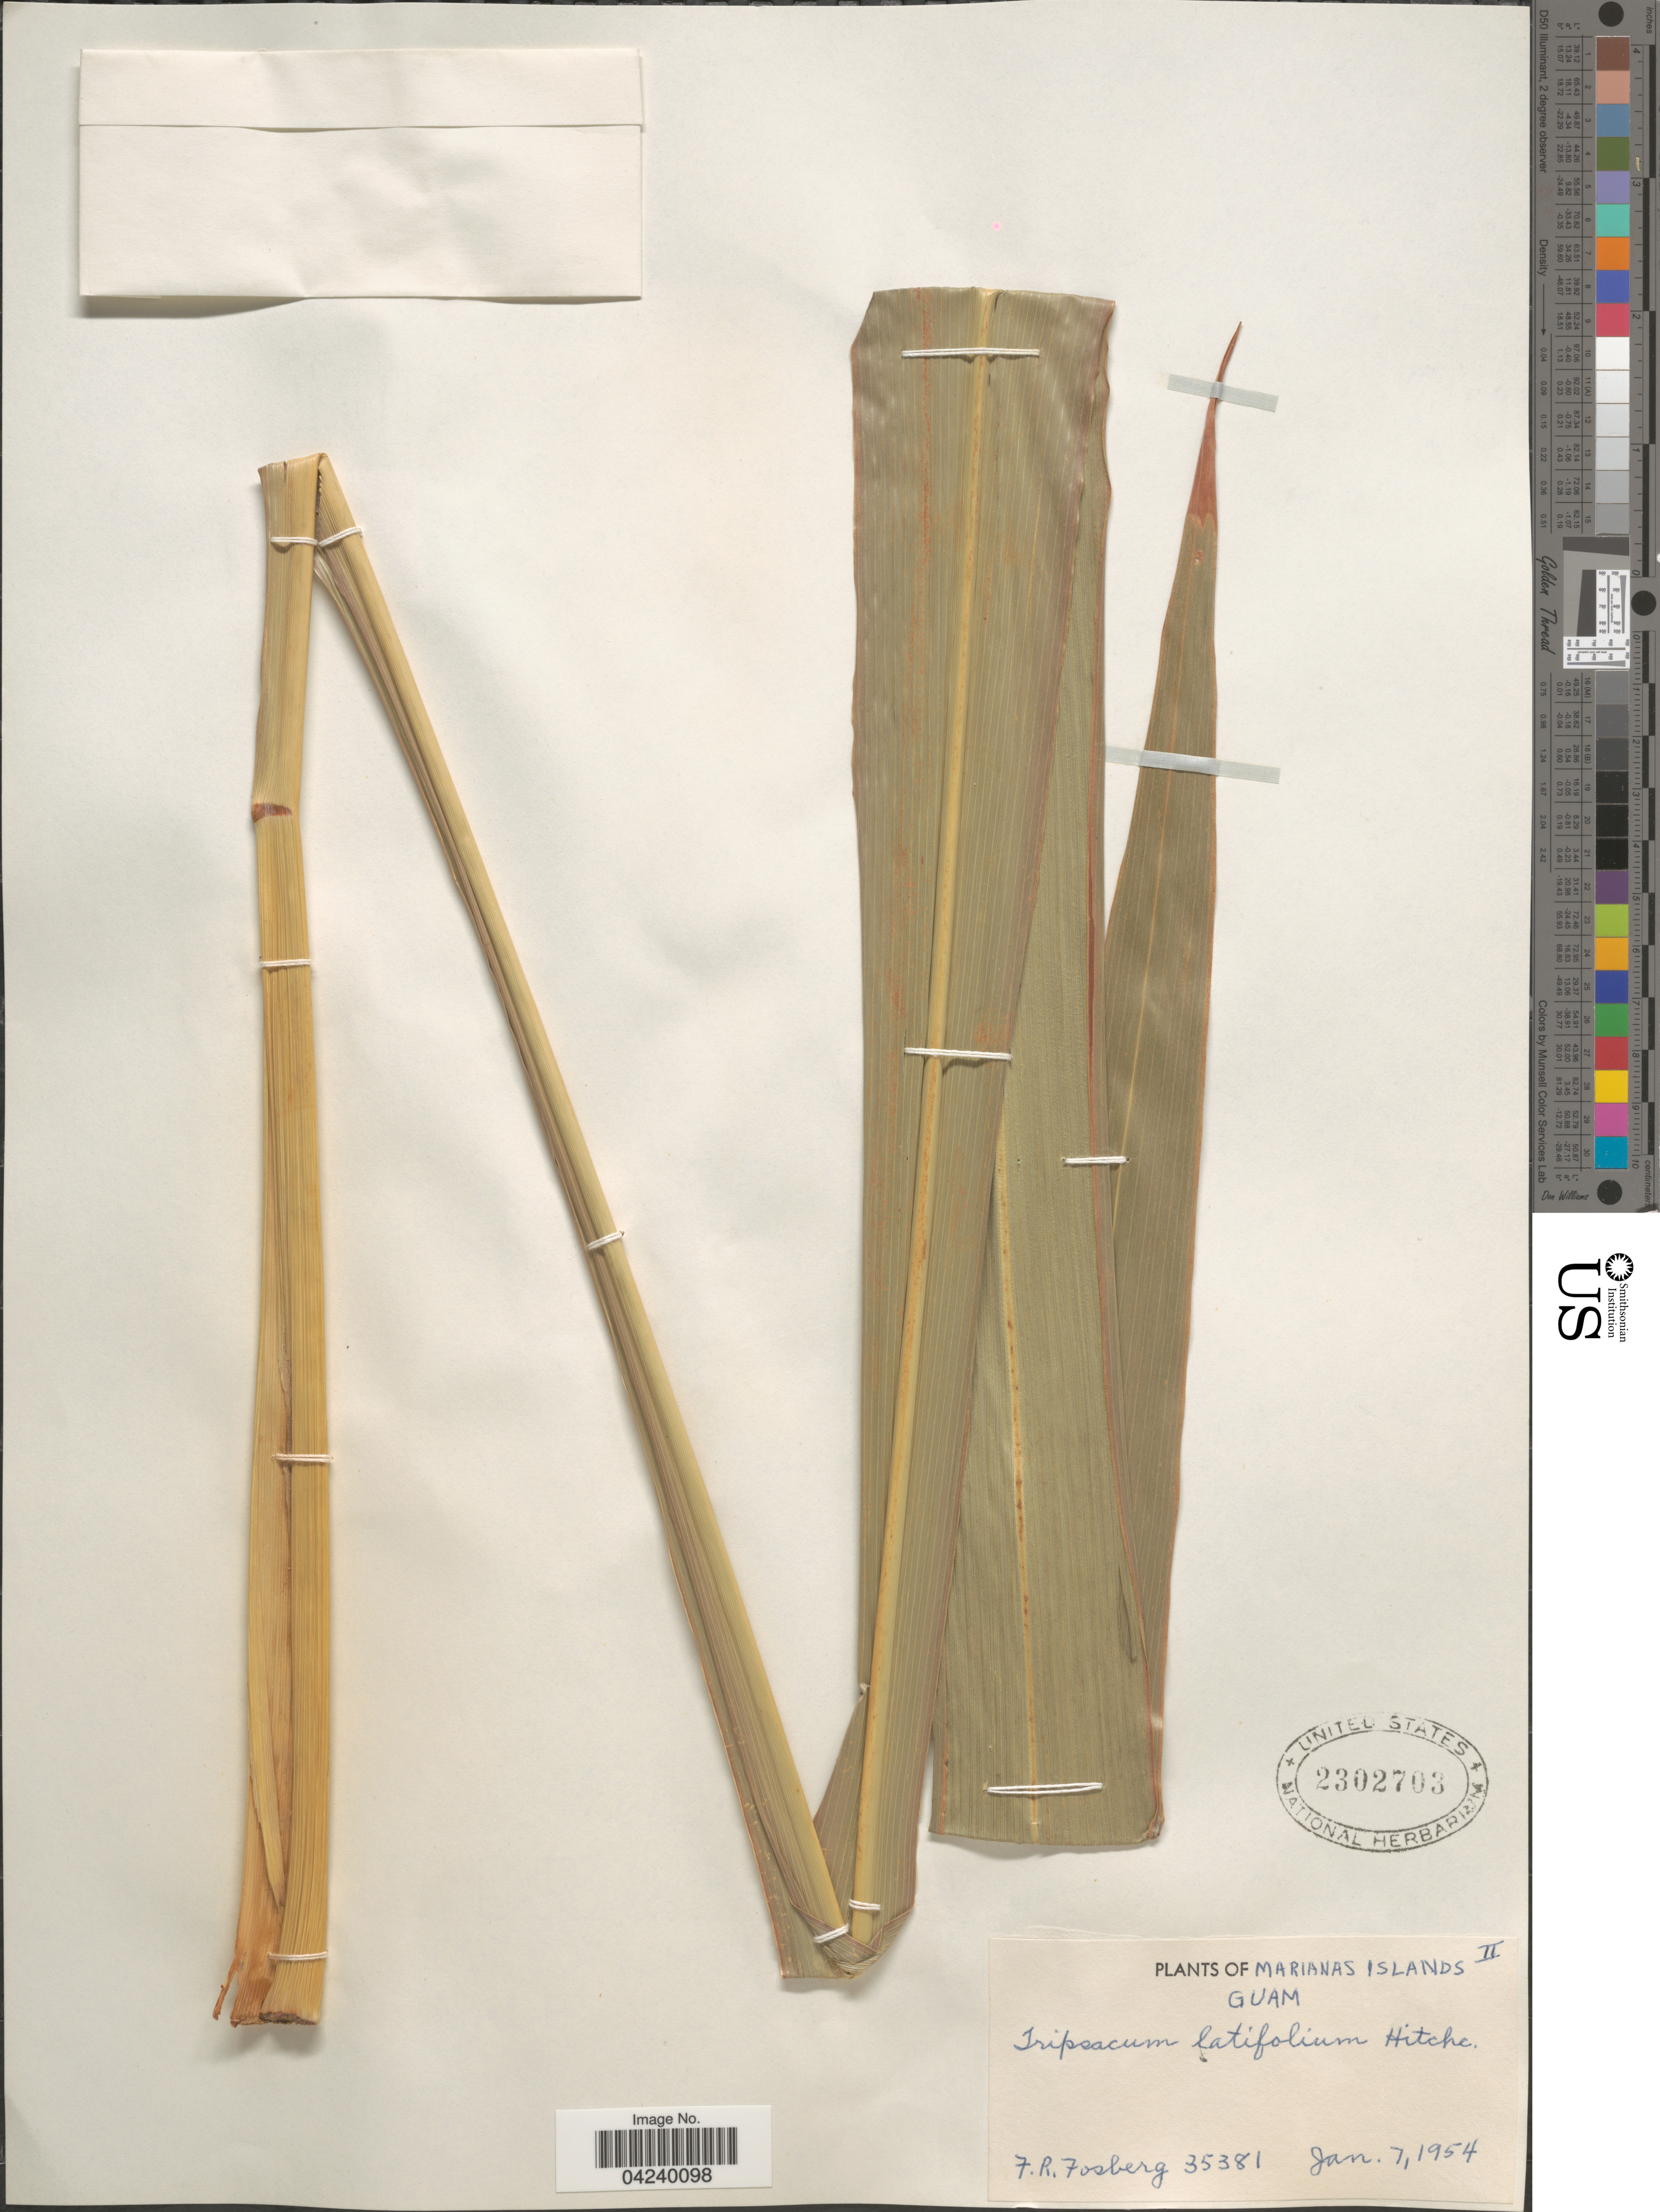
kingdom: Plantae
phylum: Tracheophyta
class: Liliopsida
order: Poales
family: Poaceae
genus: Tripsacum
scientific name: Tripsacum latifolium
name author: Hitchc.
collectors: F. R. Fosberg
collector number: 35381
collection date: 1954-01-07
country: Guam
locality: Marianas Islands.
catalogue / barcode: US 2302703